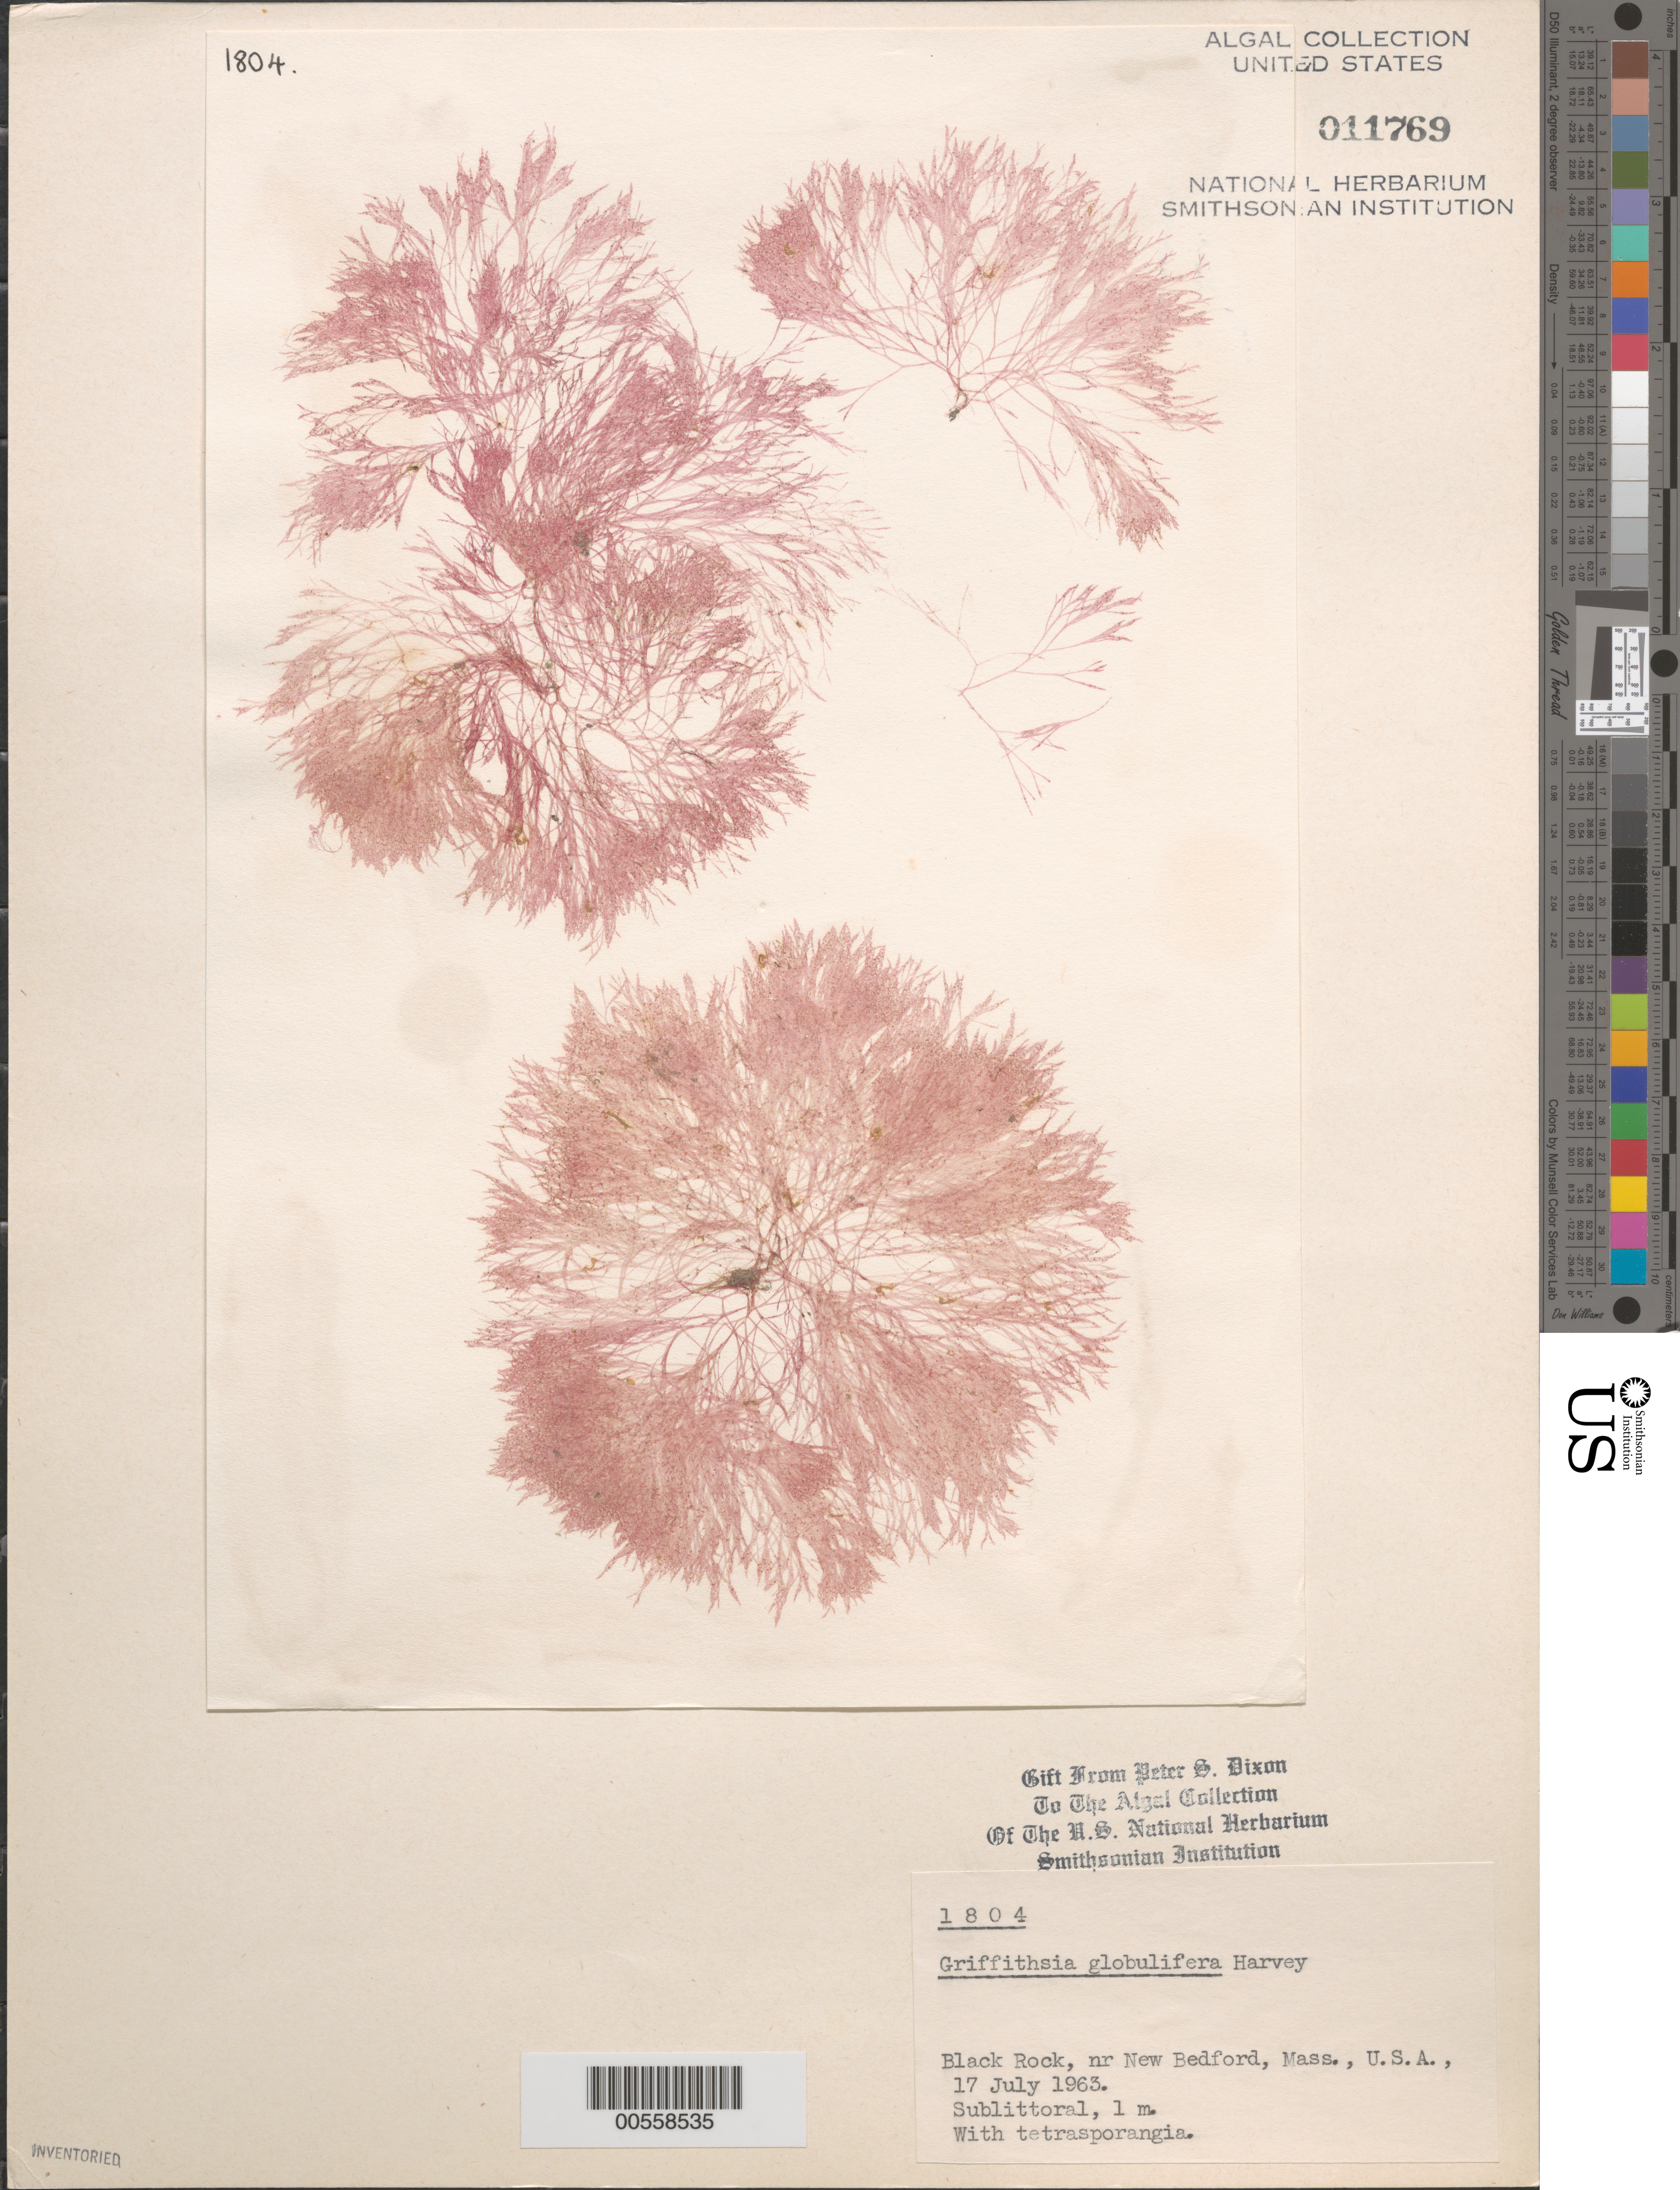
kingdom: Plantae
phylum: Rhodophyta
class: Florideophyceae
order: Ceramiales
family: Wrangeliaceae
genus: Griffithsia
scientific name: Griffithsia globulifera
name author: Harv. ex Kütz.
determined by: Dixon, P. S.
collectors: P. S. Dixon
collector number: PSD 1804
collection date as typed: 17 Jul 1963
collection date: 1963-07-17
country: United States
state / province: Massachusetts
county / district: Bristol County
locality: Black Rock, near New Bedford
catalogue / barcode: US 11769